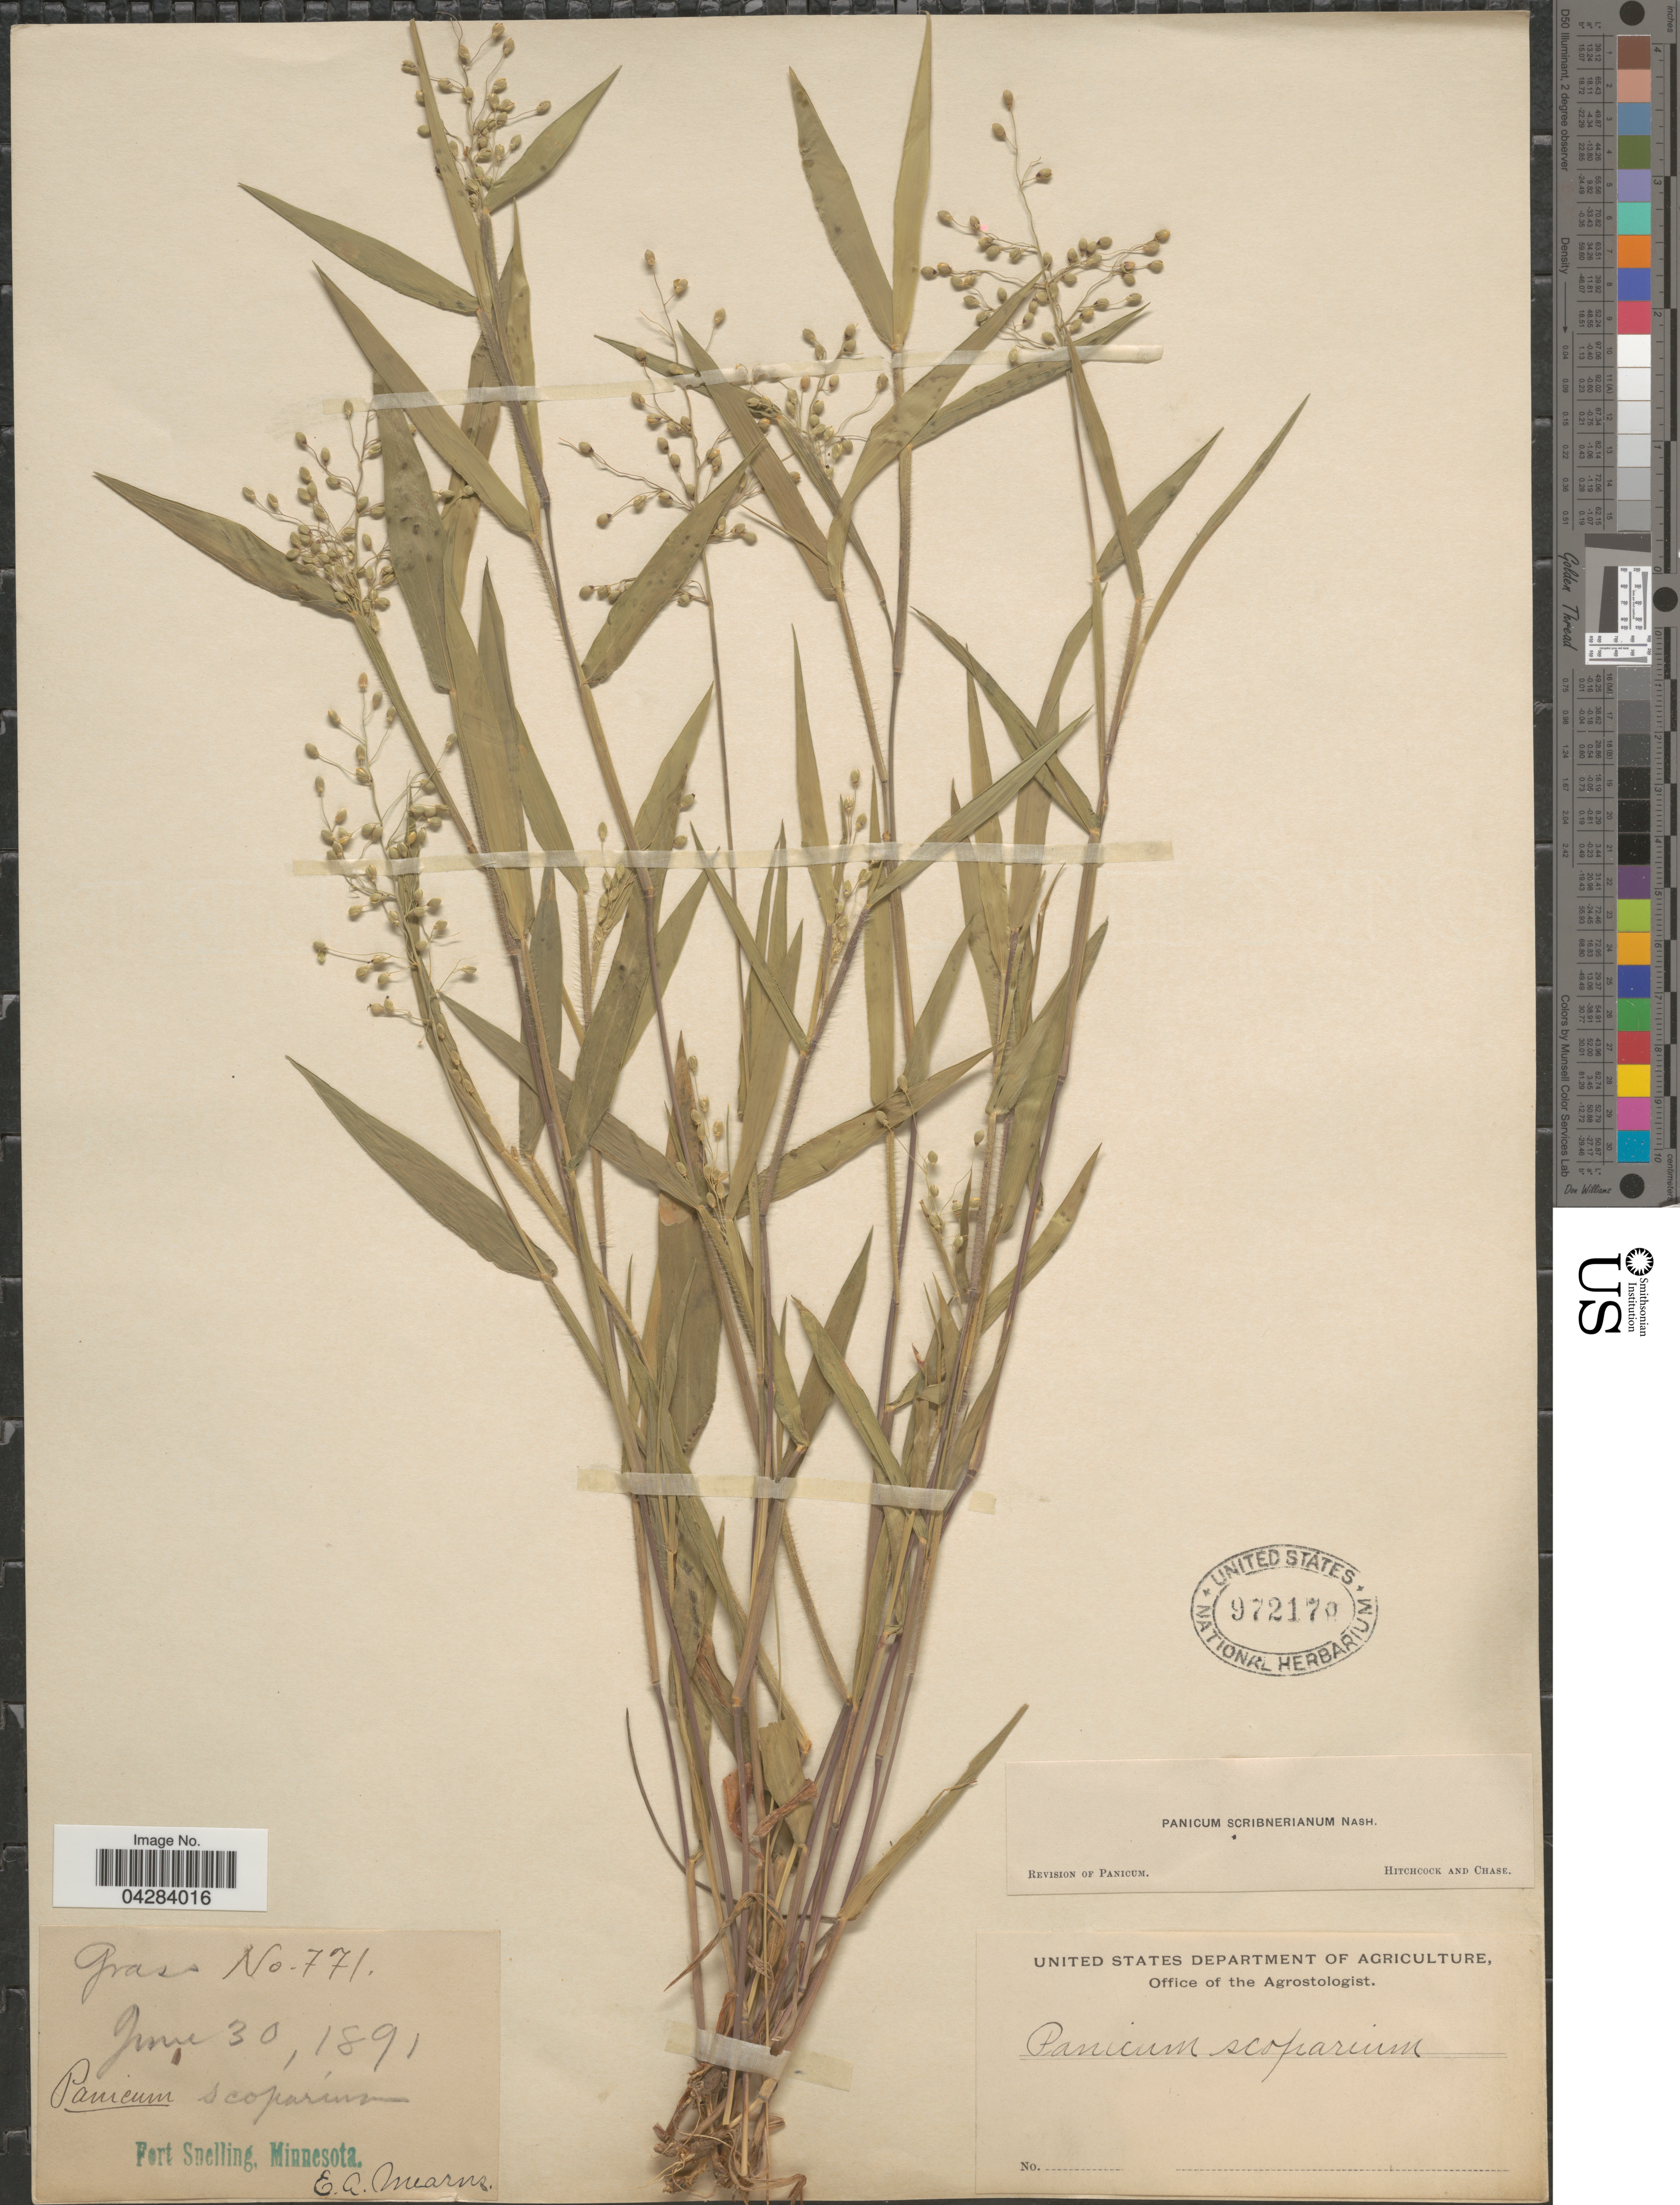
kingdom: Plantae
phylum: Tracheophyta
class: Liliopsida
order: Poales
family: Poaceae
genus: Dichanthelium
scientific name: Dichanthelium oligosanthes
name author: (Schult.) Gould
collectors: E. A. Mearns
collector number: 771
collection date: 1891-06-30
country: United States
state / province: Minnesota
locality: Fort Snelling.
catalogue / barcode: US 972170